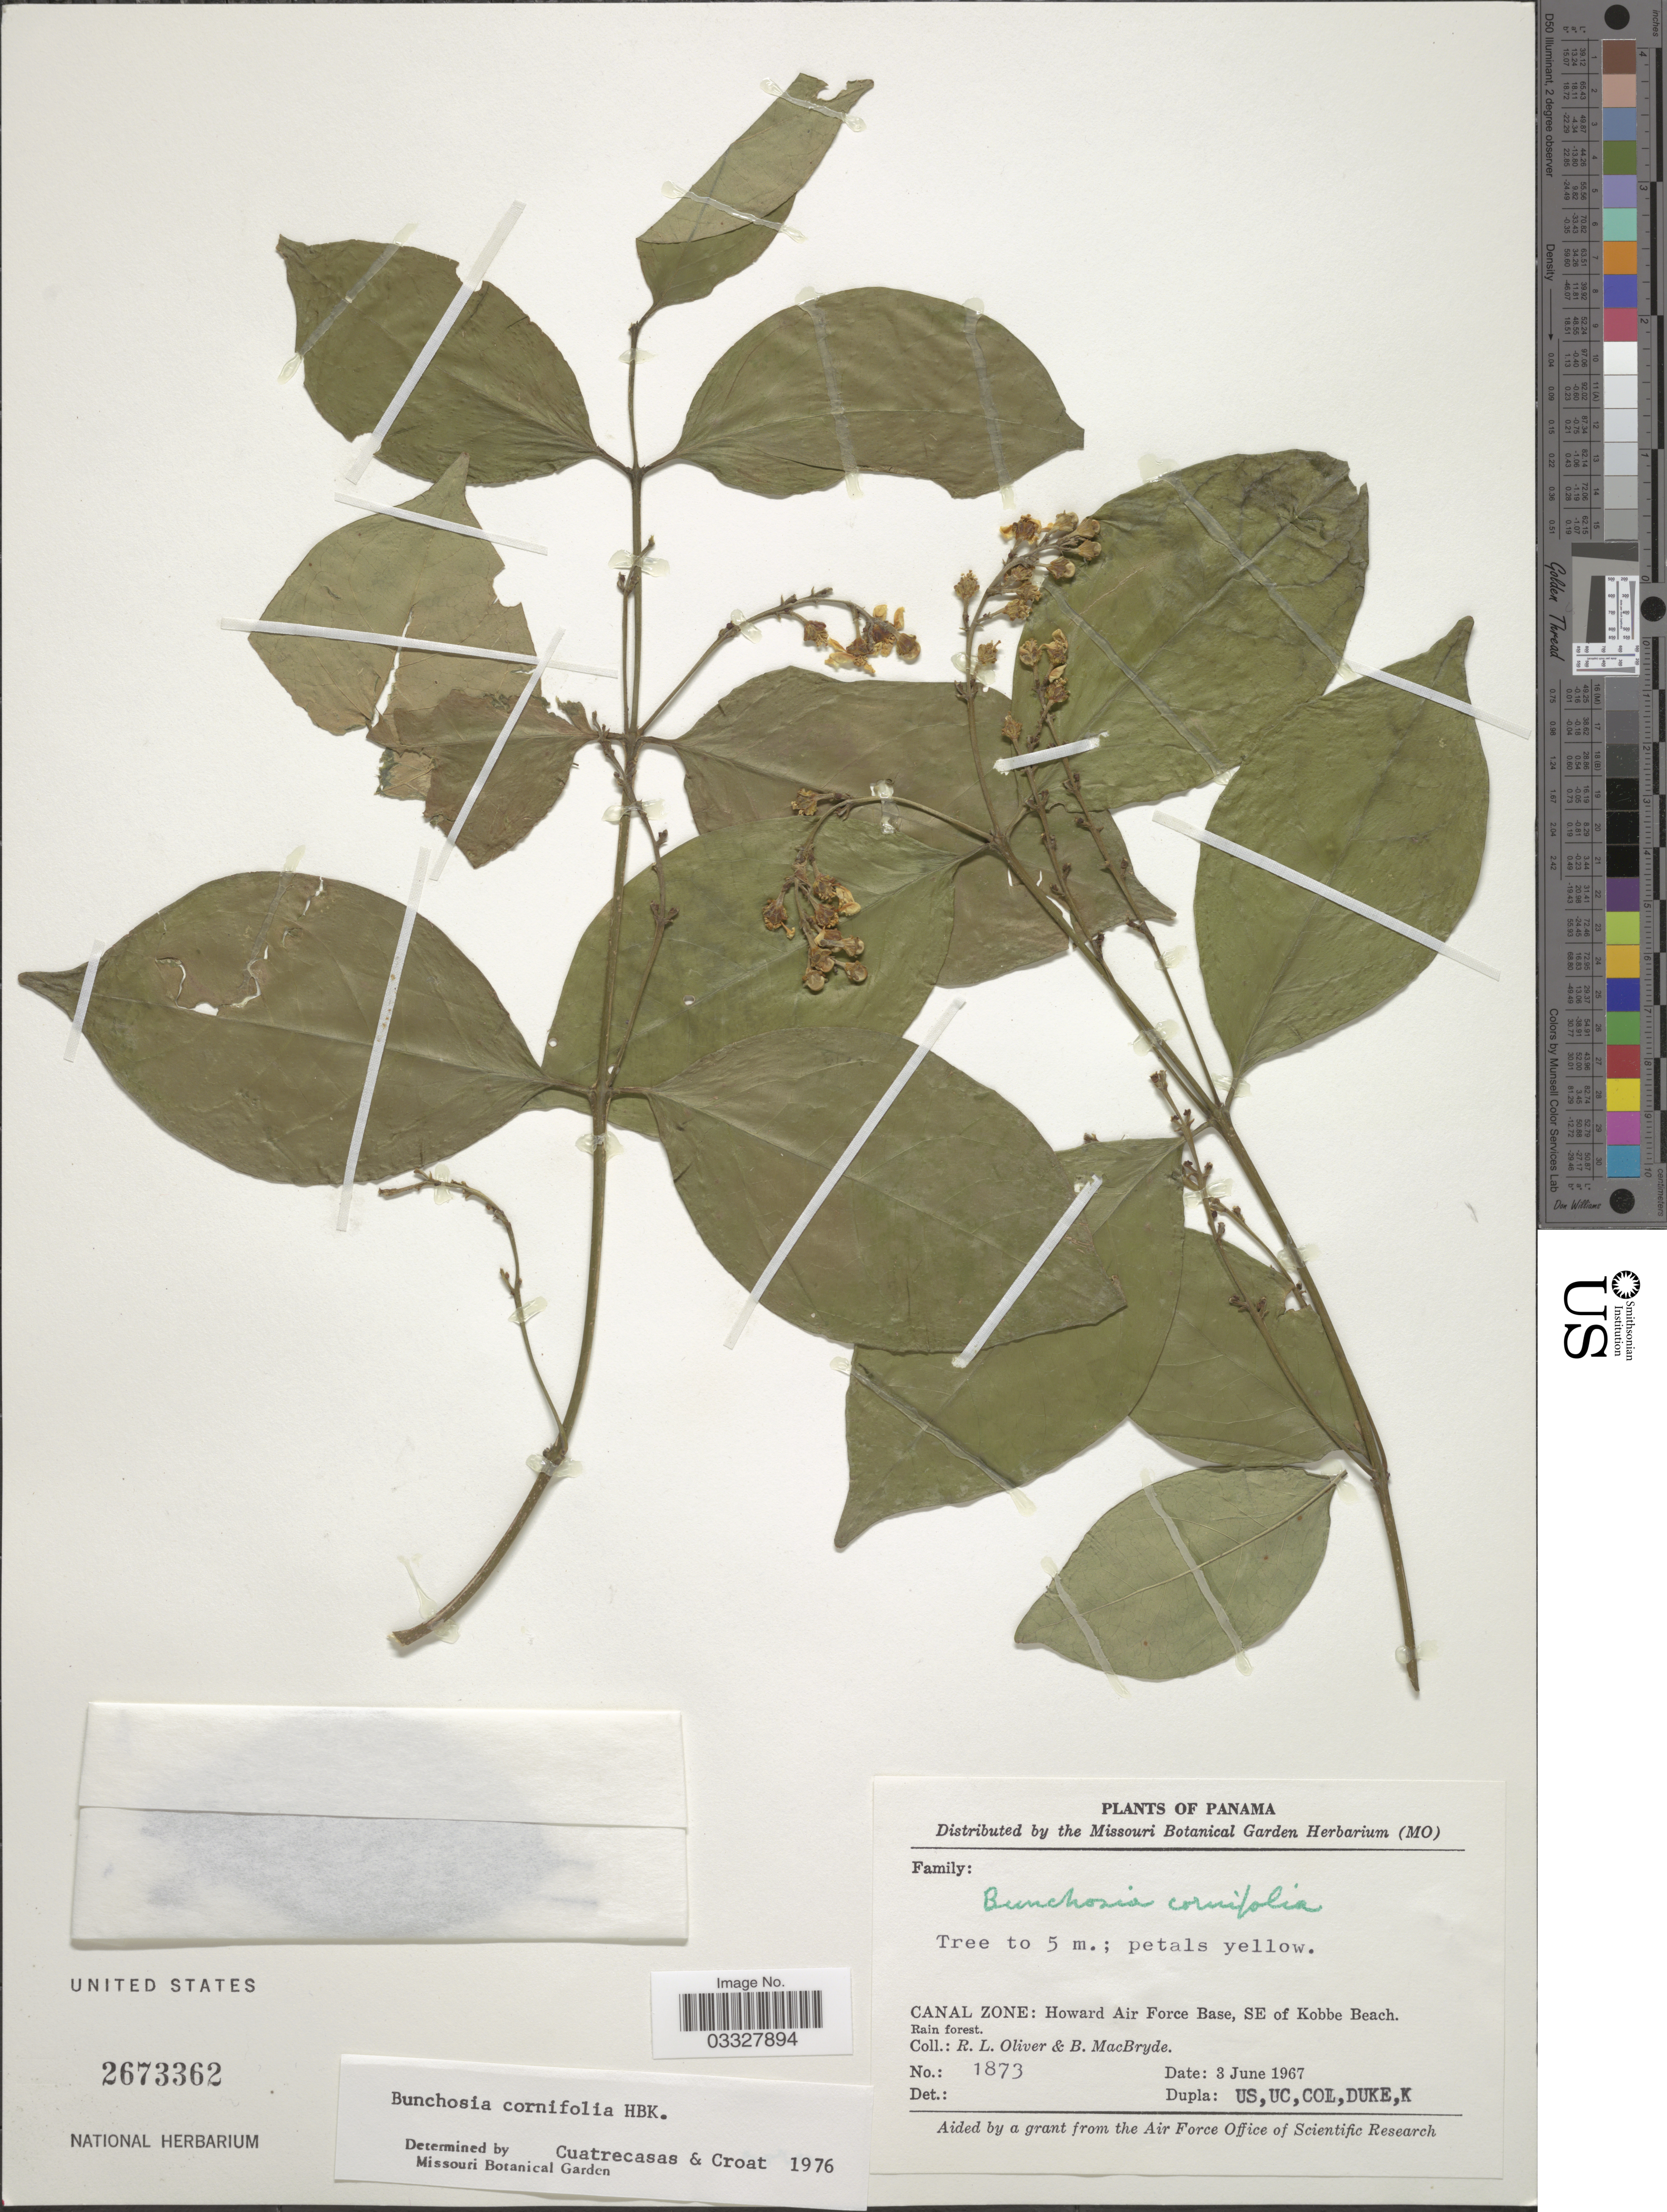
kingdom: Plantae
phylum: Tracheophyta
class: Magnoliopsida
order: Malpighiales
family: Malpighiaceae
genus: Bunchosia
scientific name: Bunchosia cornifolia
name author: Kunth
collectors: R. Oliver & B. MacBryde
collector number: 1873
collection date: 1967-06-03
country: Panama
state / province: Colón / Panamá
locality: Howard Air Force Base, SE of Kobbe Beach.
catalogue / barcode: US 2673362